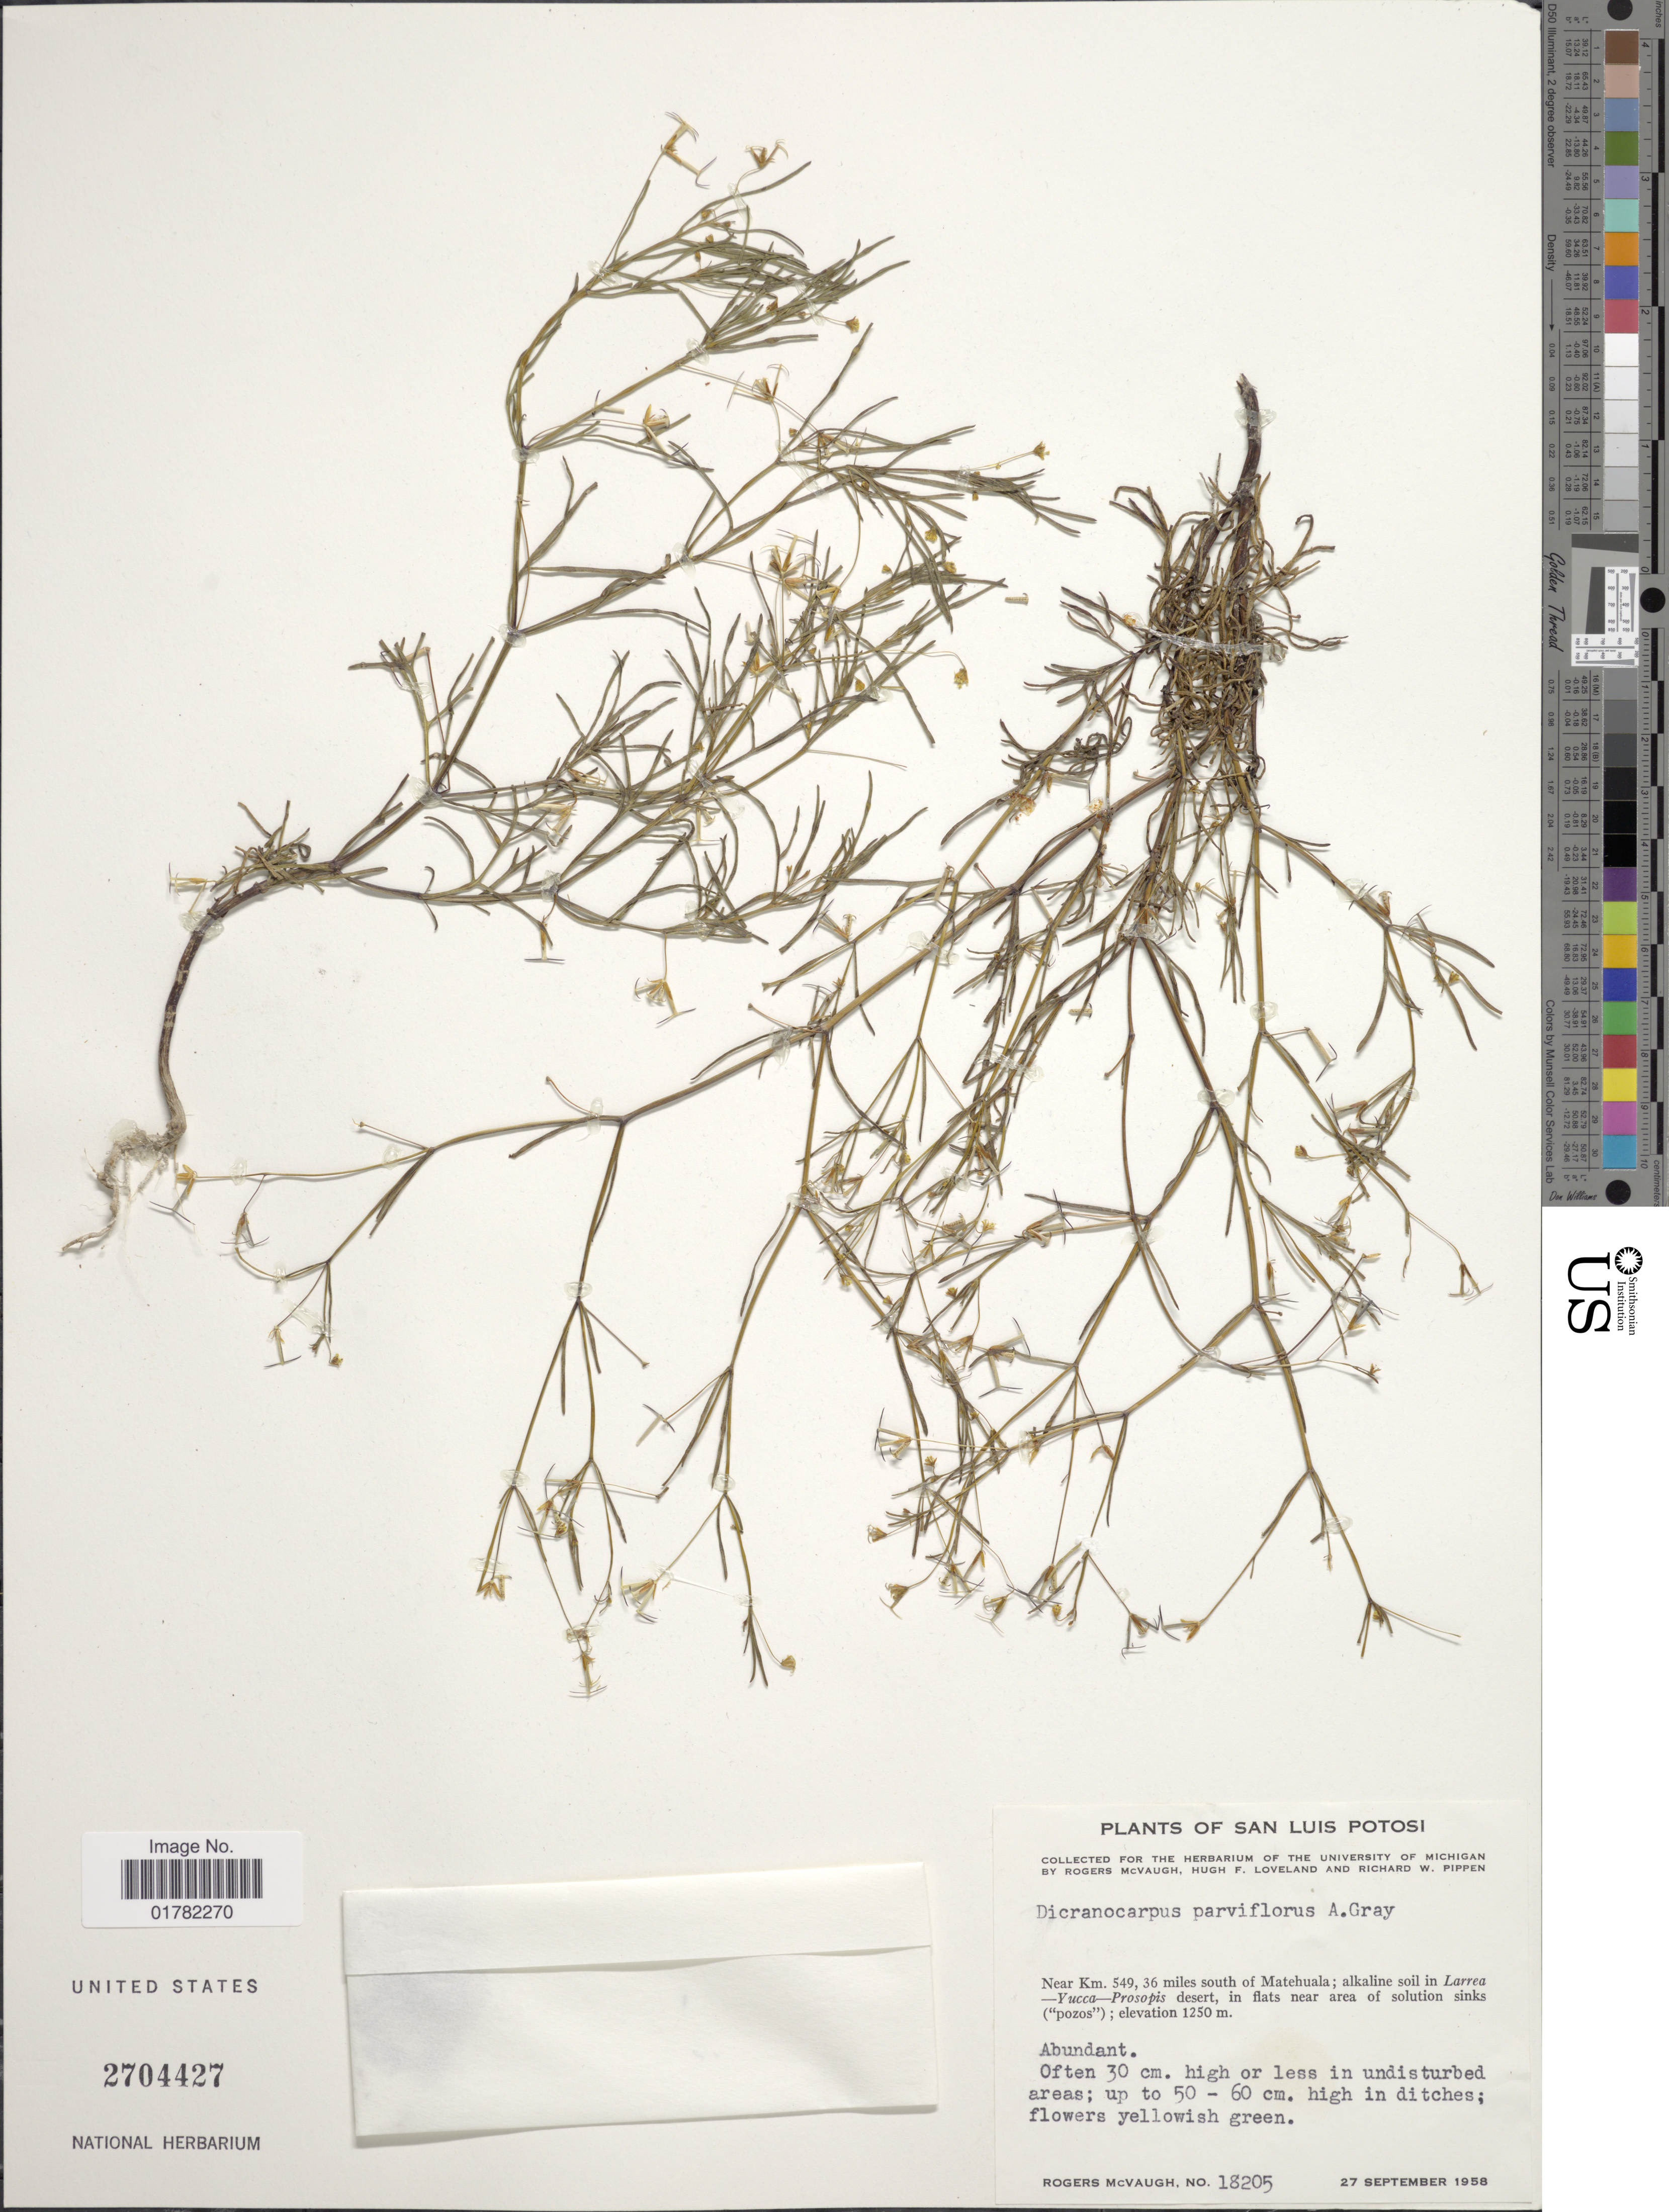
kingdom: Plantae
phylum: Tracheophyta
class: Magnoliopsida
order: Asterales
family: Asteraceae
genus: Dicranocarpus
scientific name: Dicranocarpus parviflorus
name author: A. Gray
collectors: R. McVaugh, H. Loveland & R. W. Pippen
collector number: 18205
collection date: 1958-09-27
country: Mexico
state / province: San Luis Potosí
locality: Near km. 549, 36 miles of Matehuala; alkaline soil in Larrea, Yucca, Prospis desert, in falts near area of solution sinks (pozos)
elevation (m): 1250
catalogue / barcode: US 2704427